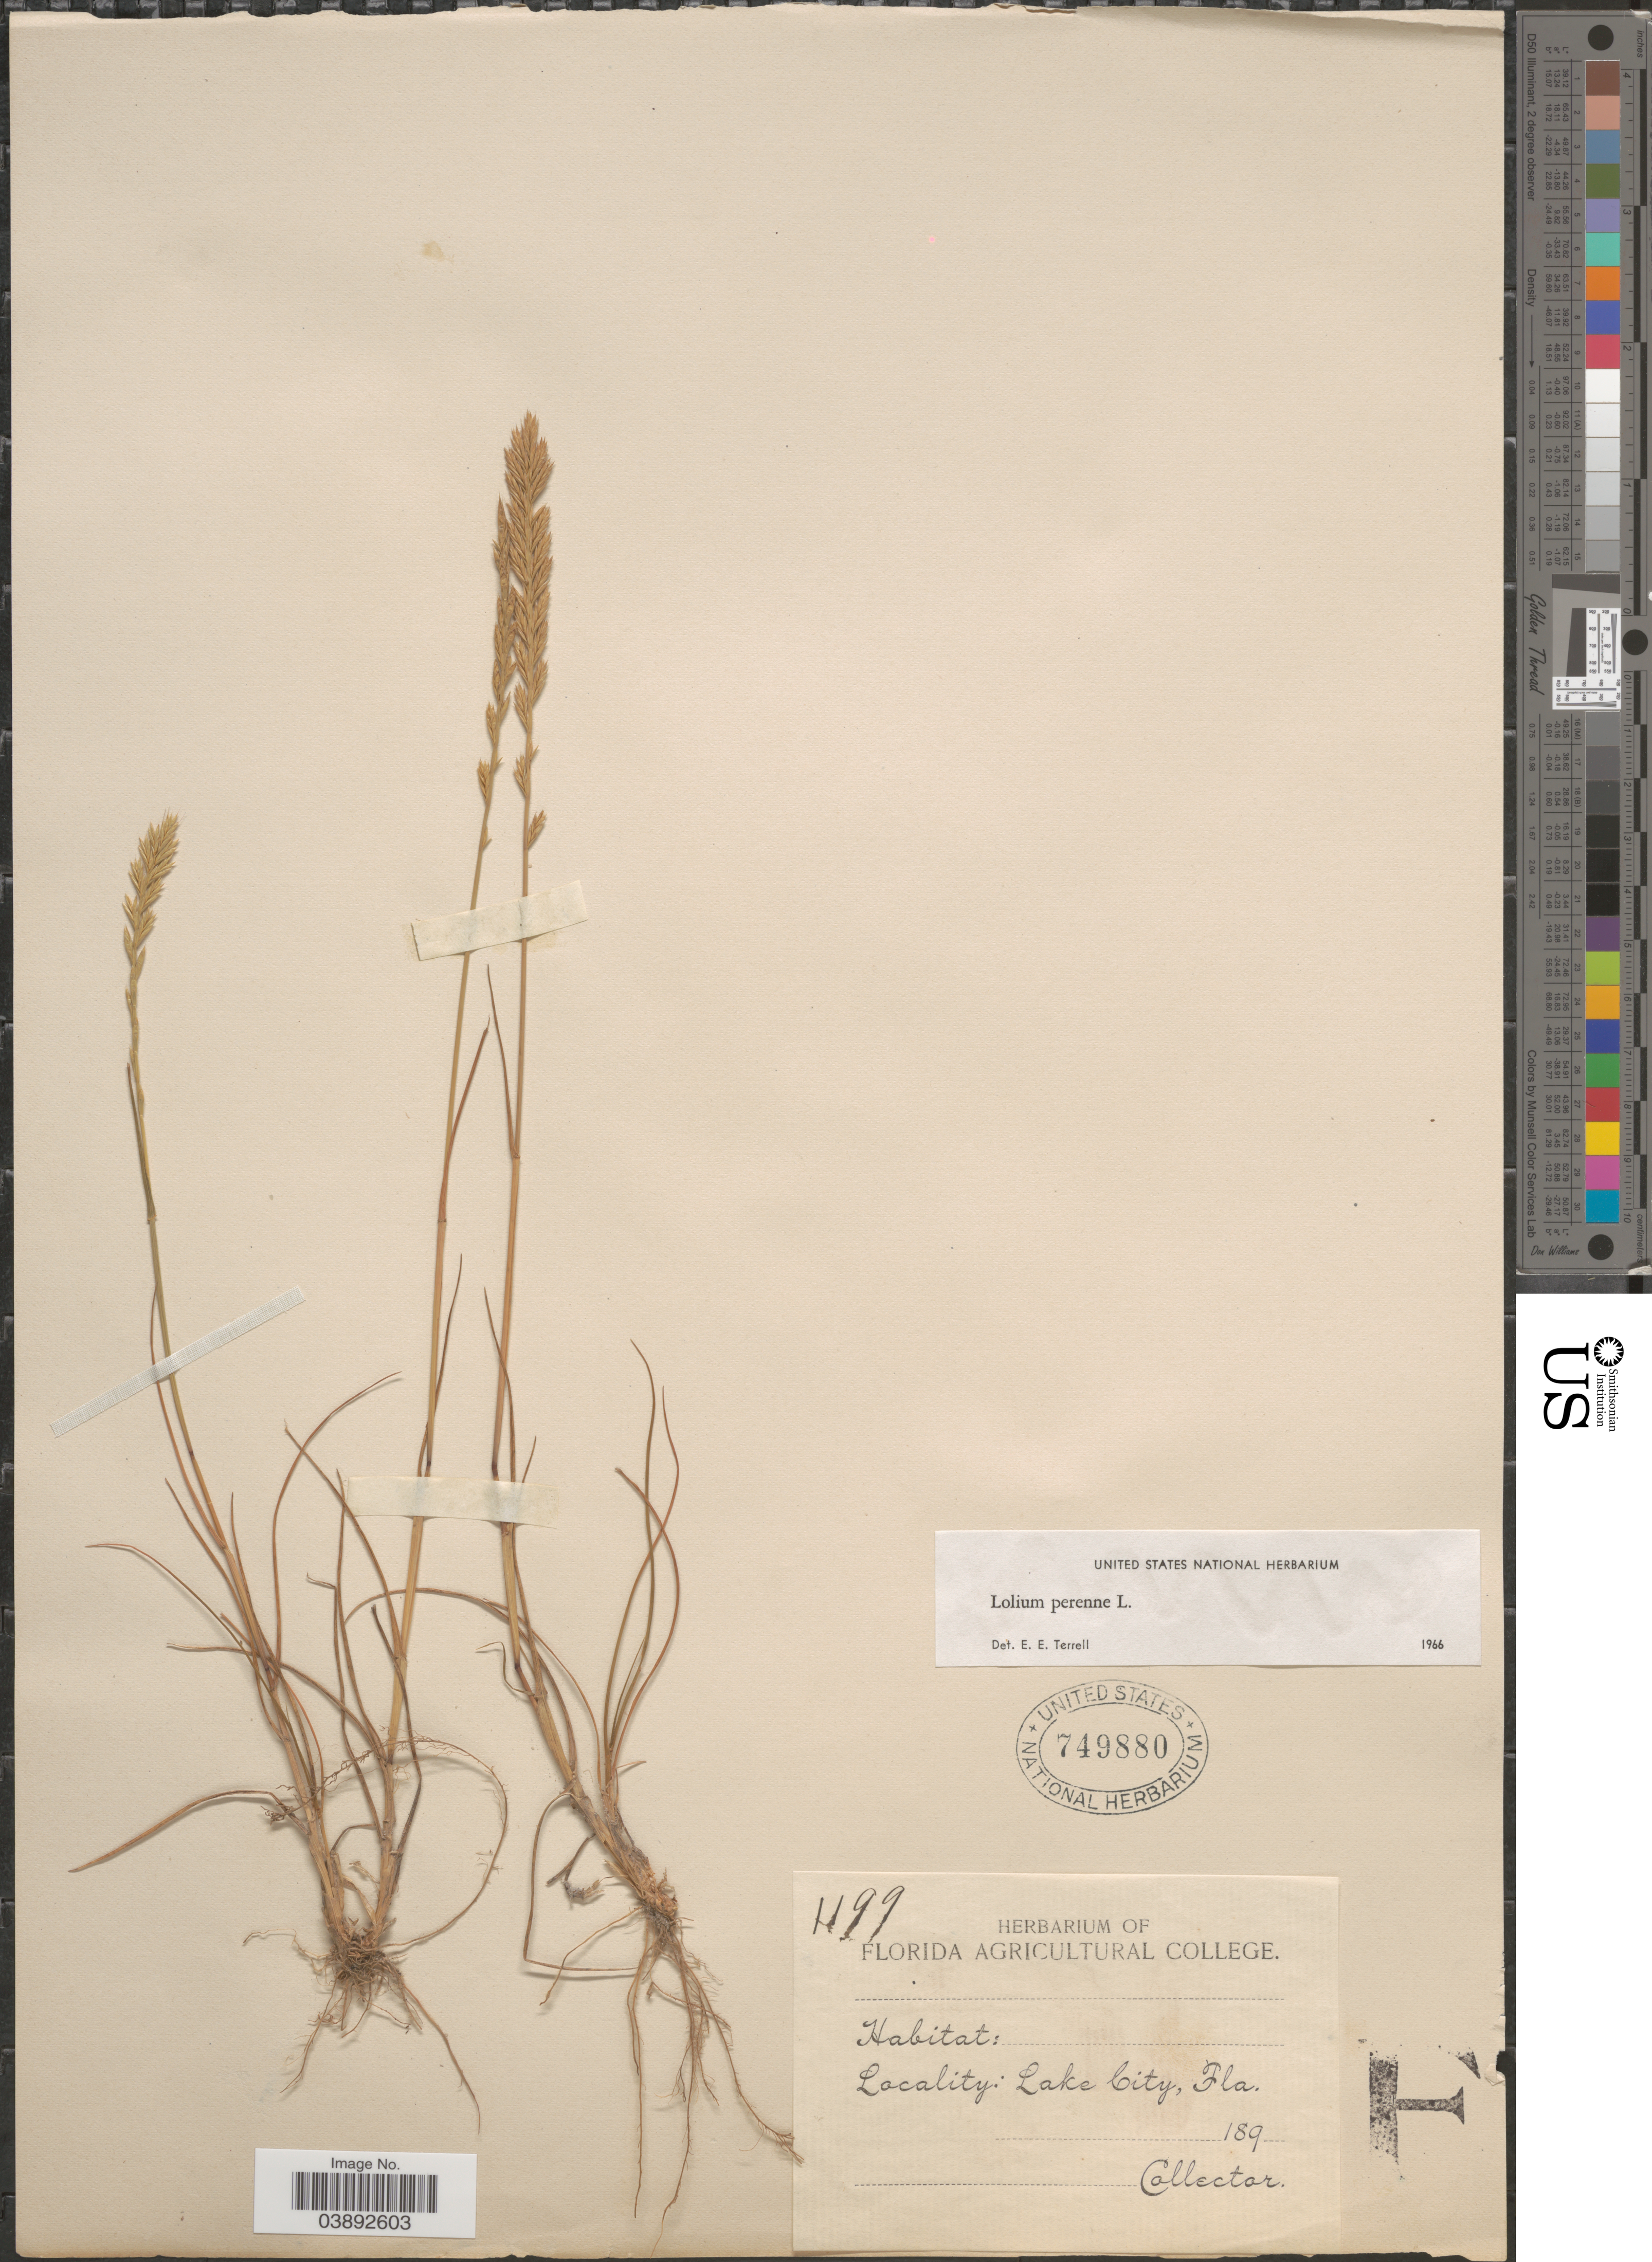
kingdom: Plantae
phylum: Tracheophyta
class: Liliopsida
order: Poales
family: Poaceae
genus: Lolium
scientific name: Lolium perenne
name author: L.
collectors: Ex herb. Florida Agricultural College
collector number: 1199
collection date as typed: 189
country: United States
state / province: Florida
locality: Lake City.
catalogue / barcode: US 749880